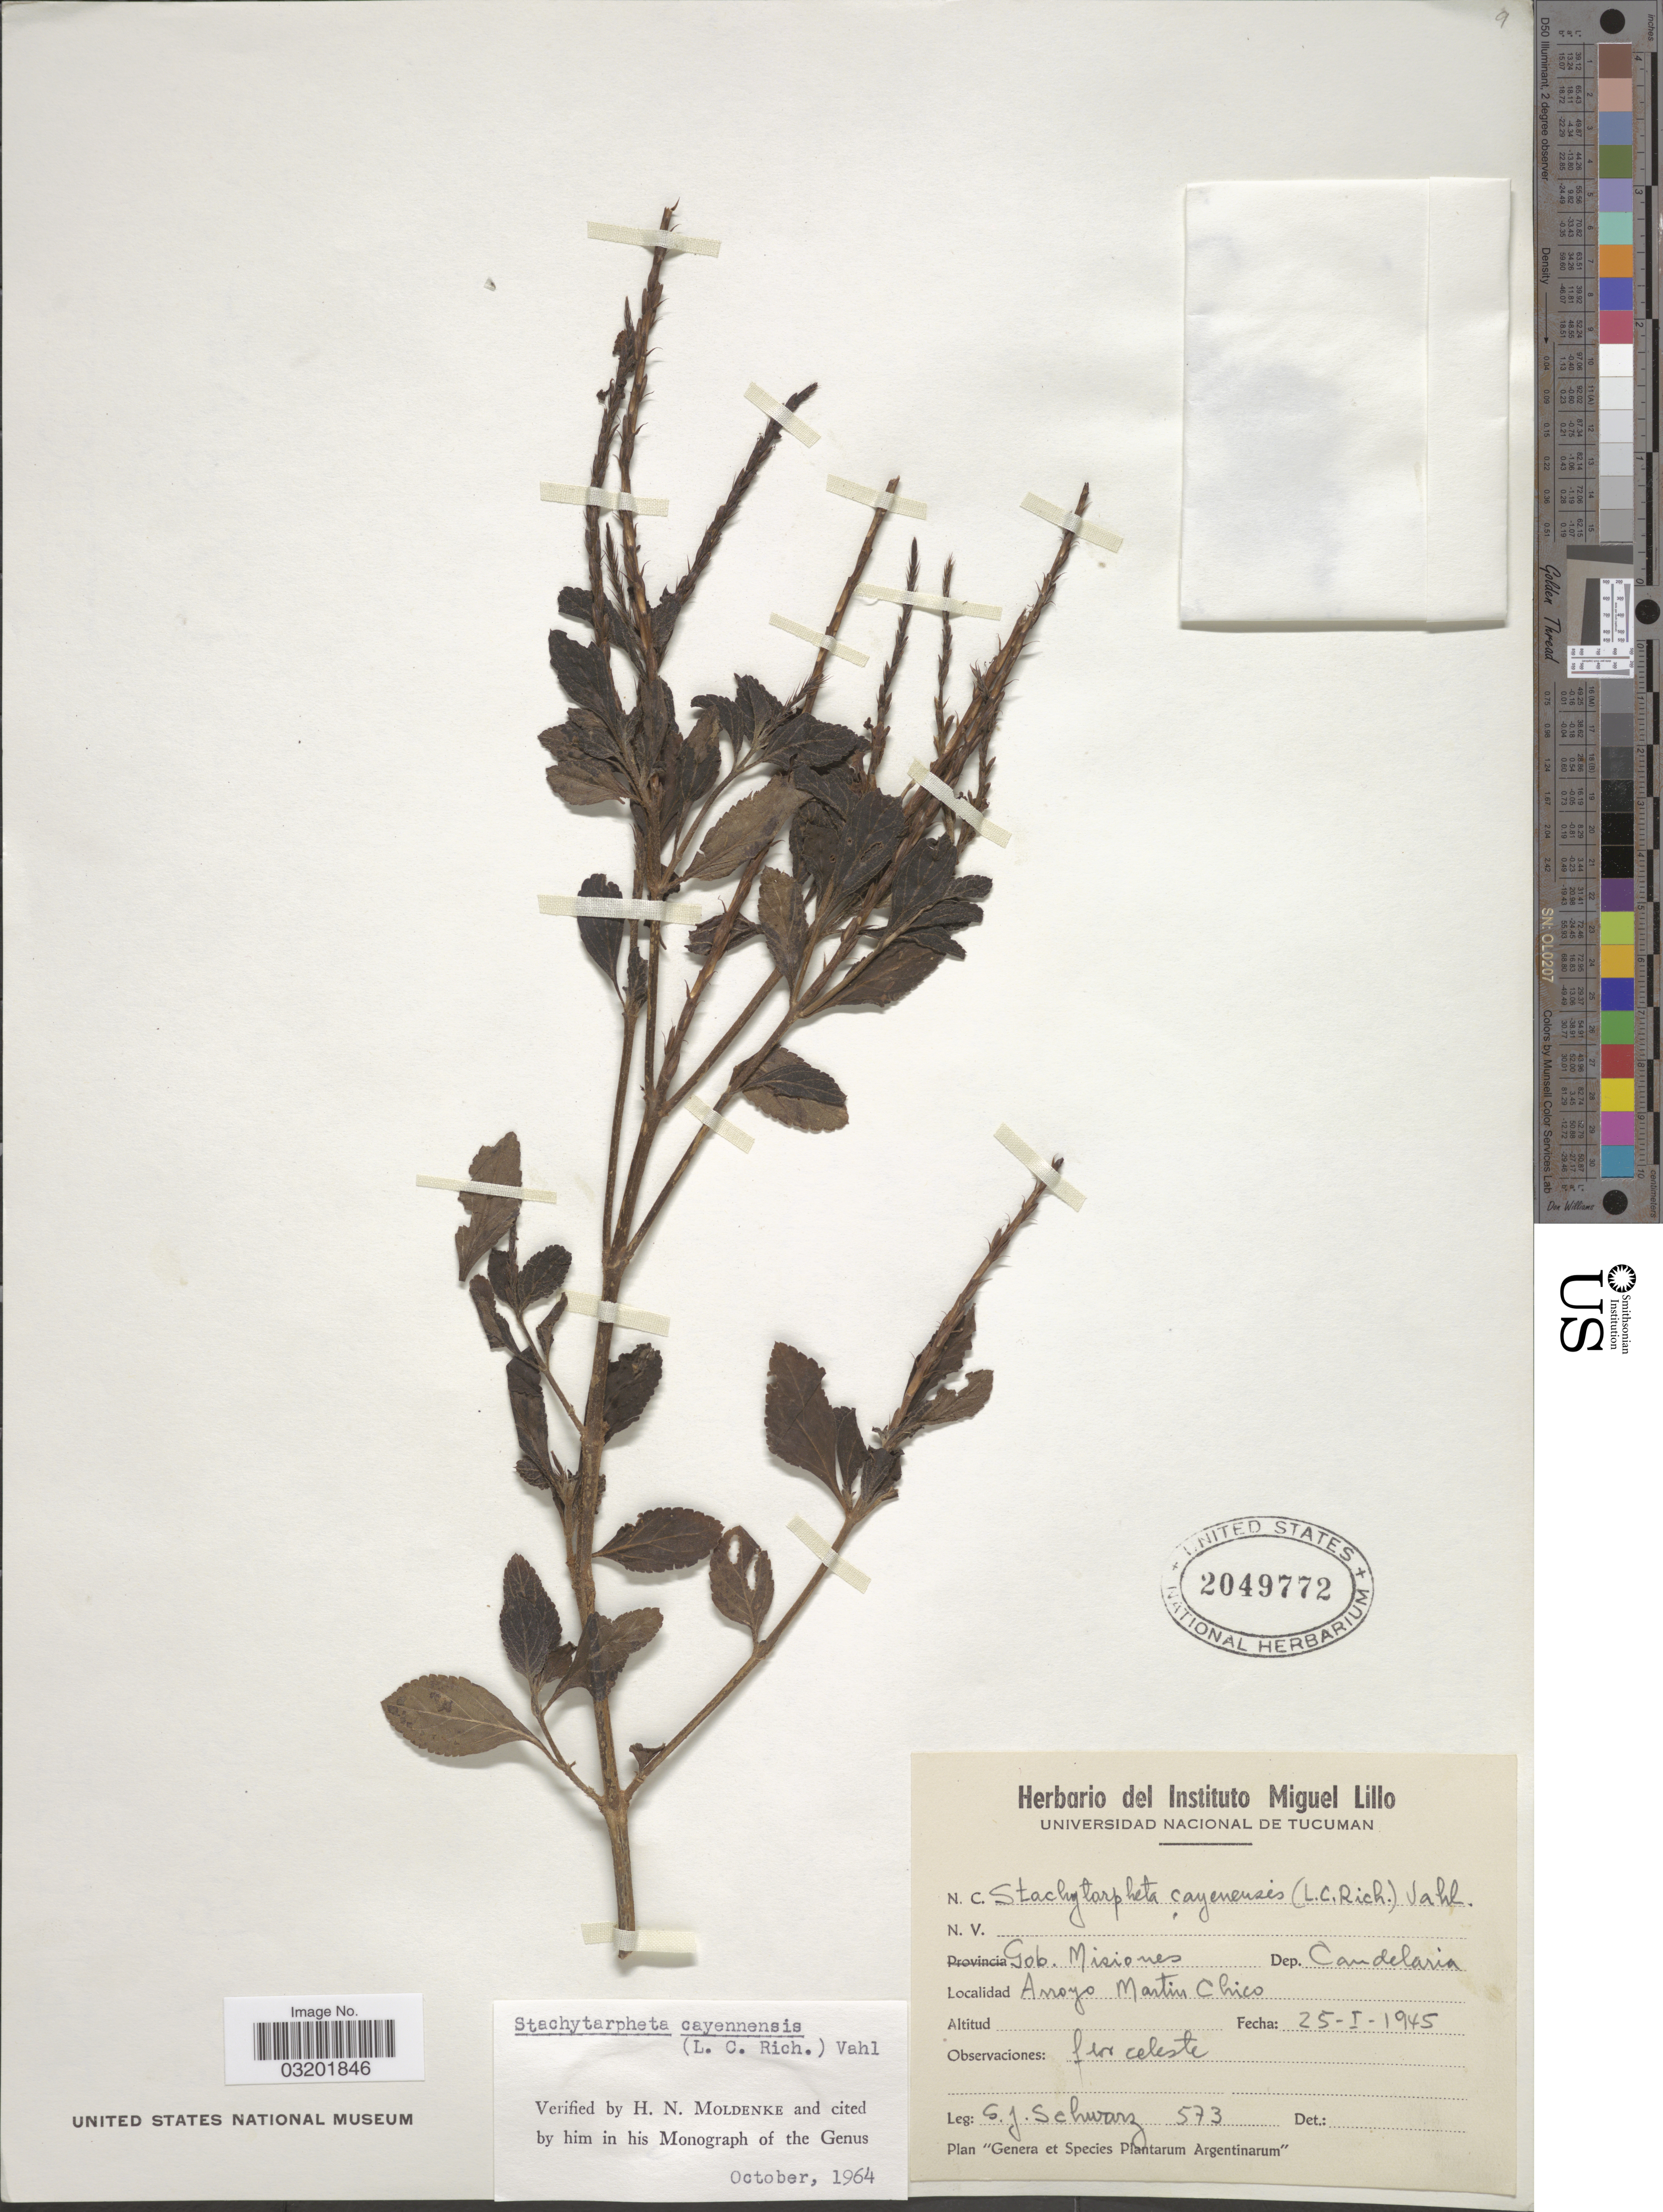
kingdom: Plantae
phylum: Tracheophyta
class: Magnoliopsida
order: Lamiales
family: Verbenaceae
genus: Stachytarpheta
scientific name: Stachytarpheta cayennensis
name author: (Rich.) Vahl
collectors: G. J. Schwarz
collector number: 573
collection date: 1945-01-25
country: Argentina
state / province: Misiones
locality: Gob. Misiones. Dep. Candelaria. Arroyo Martin Chico.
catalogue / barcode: US 2049772